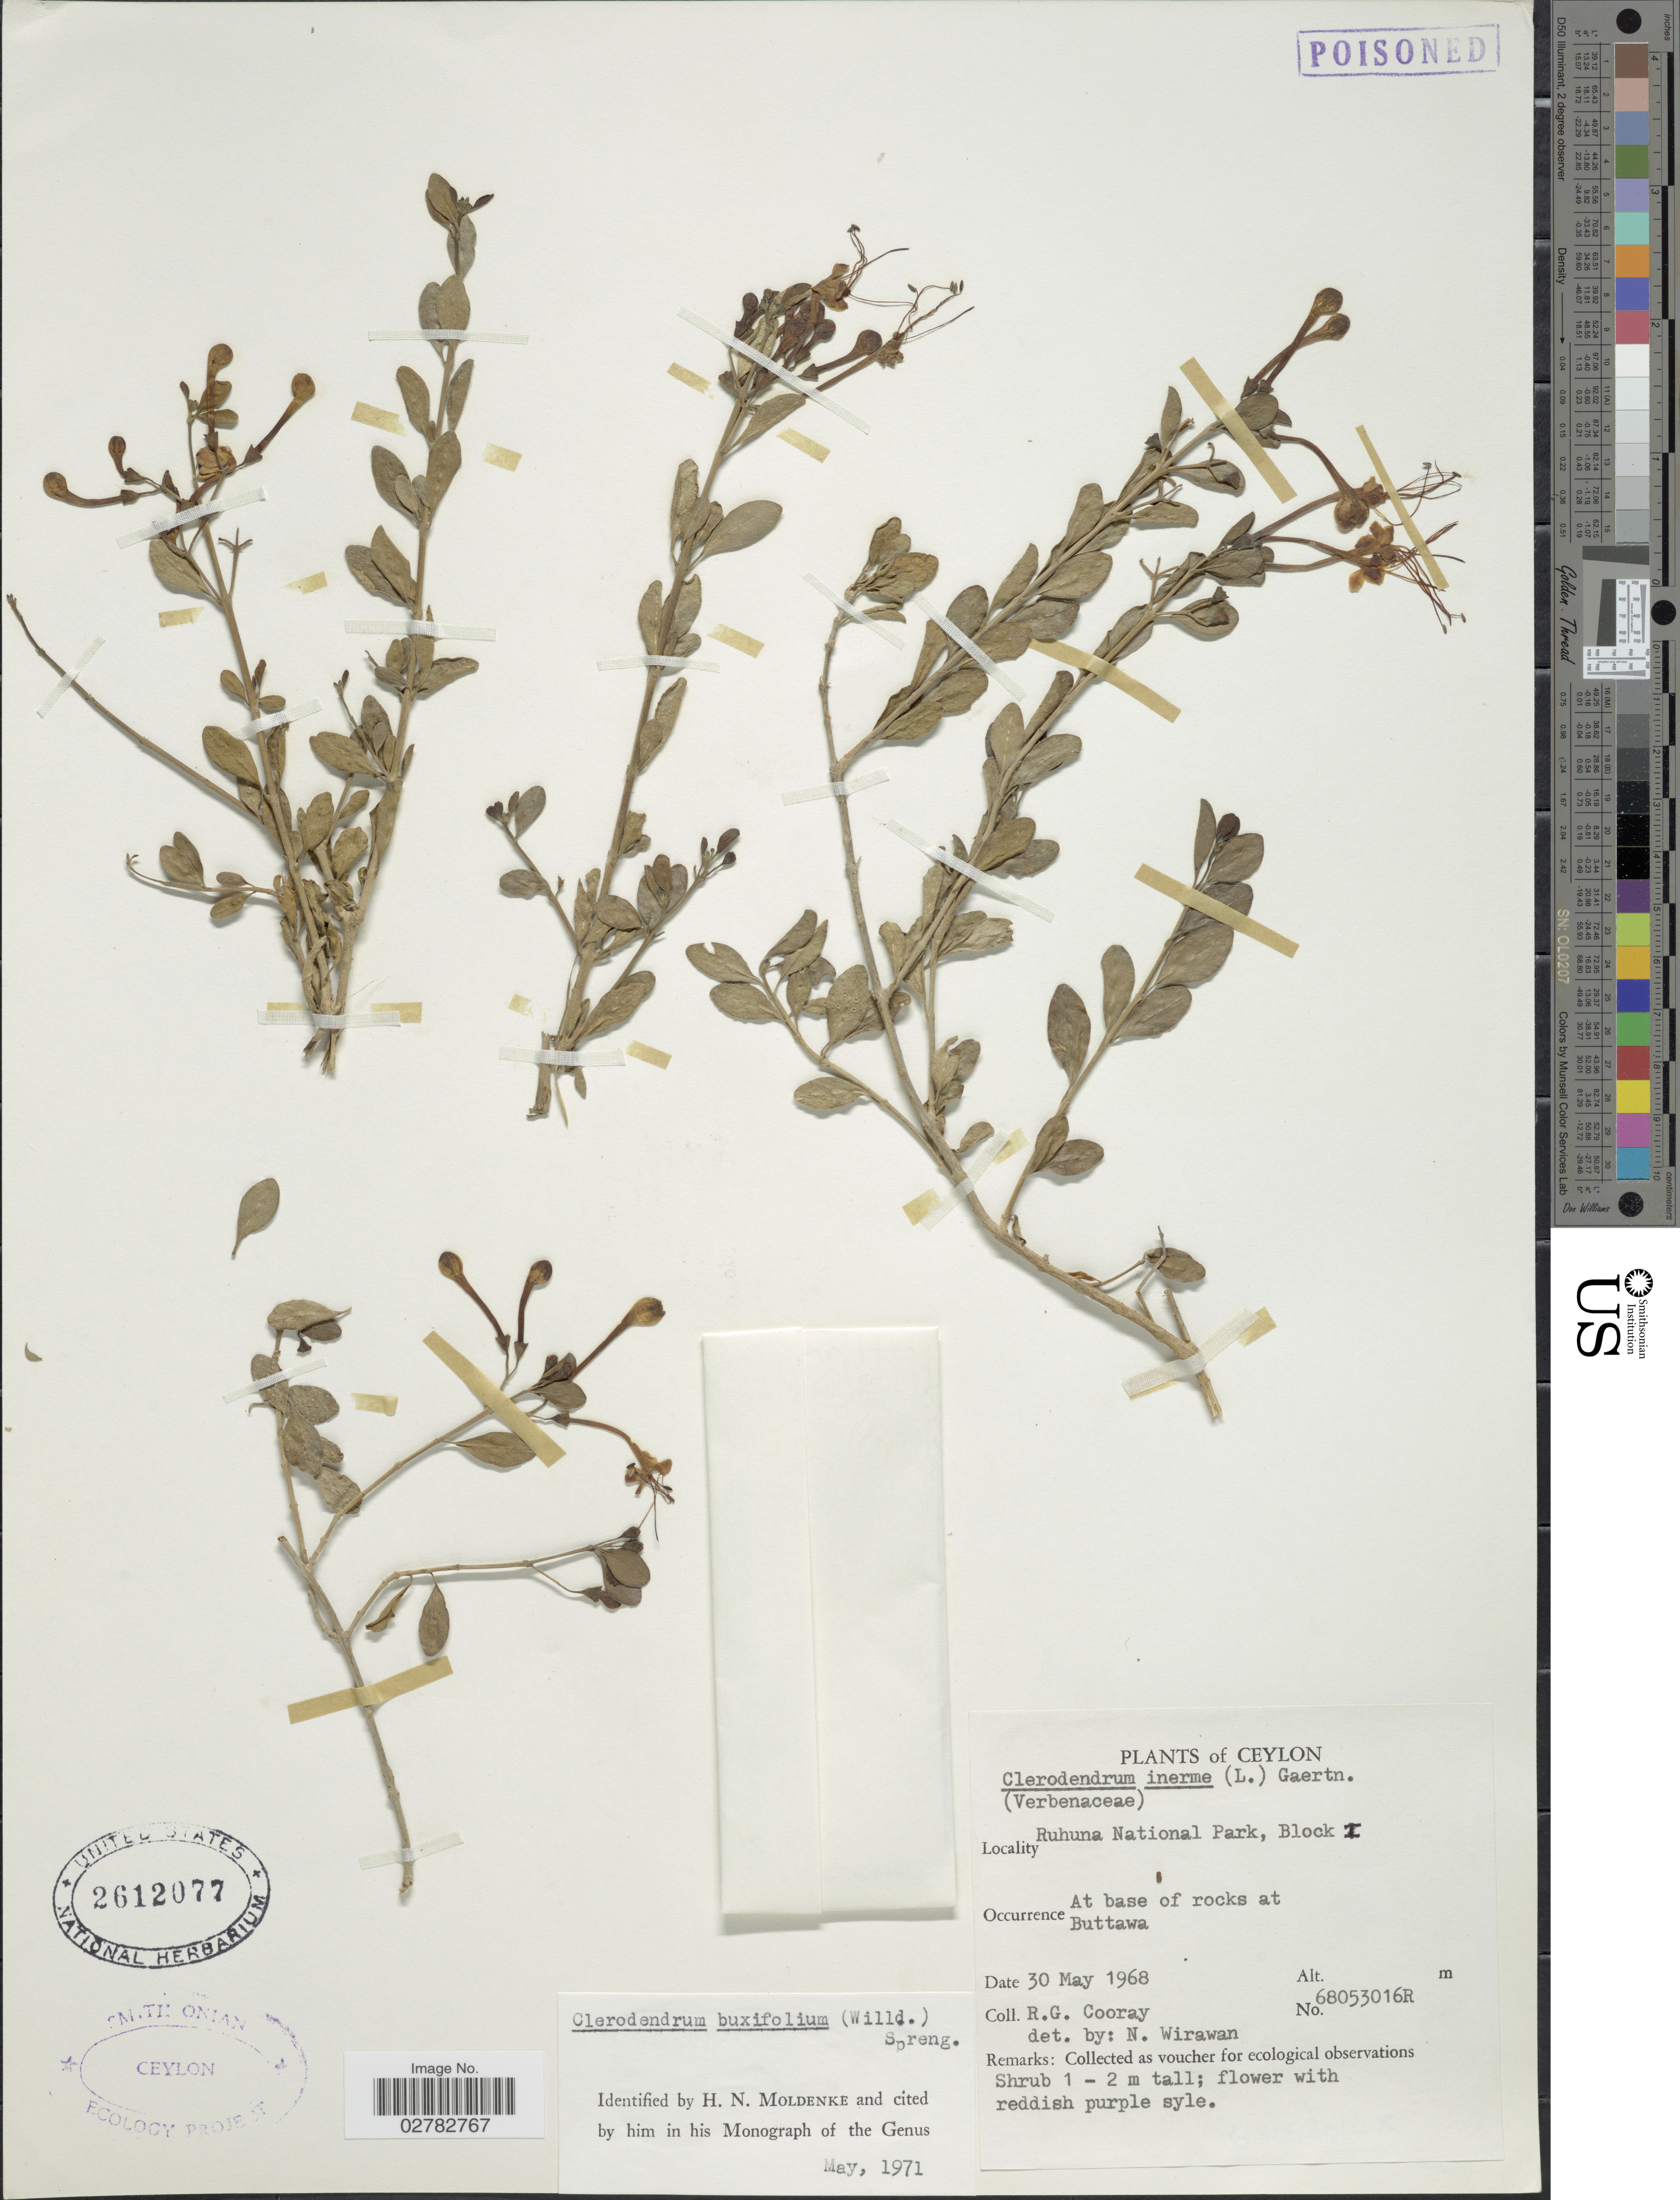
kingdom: Plantae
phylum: Tracheophyta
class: Magnoliopsida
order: Lamiales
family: Lamiaceae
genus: Clerodendrum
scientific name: Clerodendrum buxifolium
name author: (Willd.) Spreng.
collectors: R. Cooray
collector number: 68053016R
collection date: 1968-05-30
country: Sri Lanka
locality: Ceylon. Ruhuna National Park, Block I. At base of rocks at Buttawa.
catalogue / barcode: US 2612077